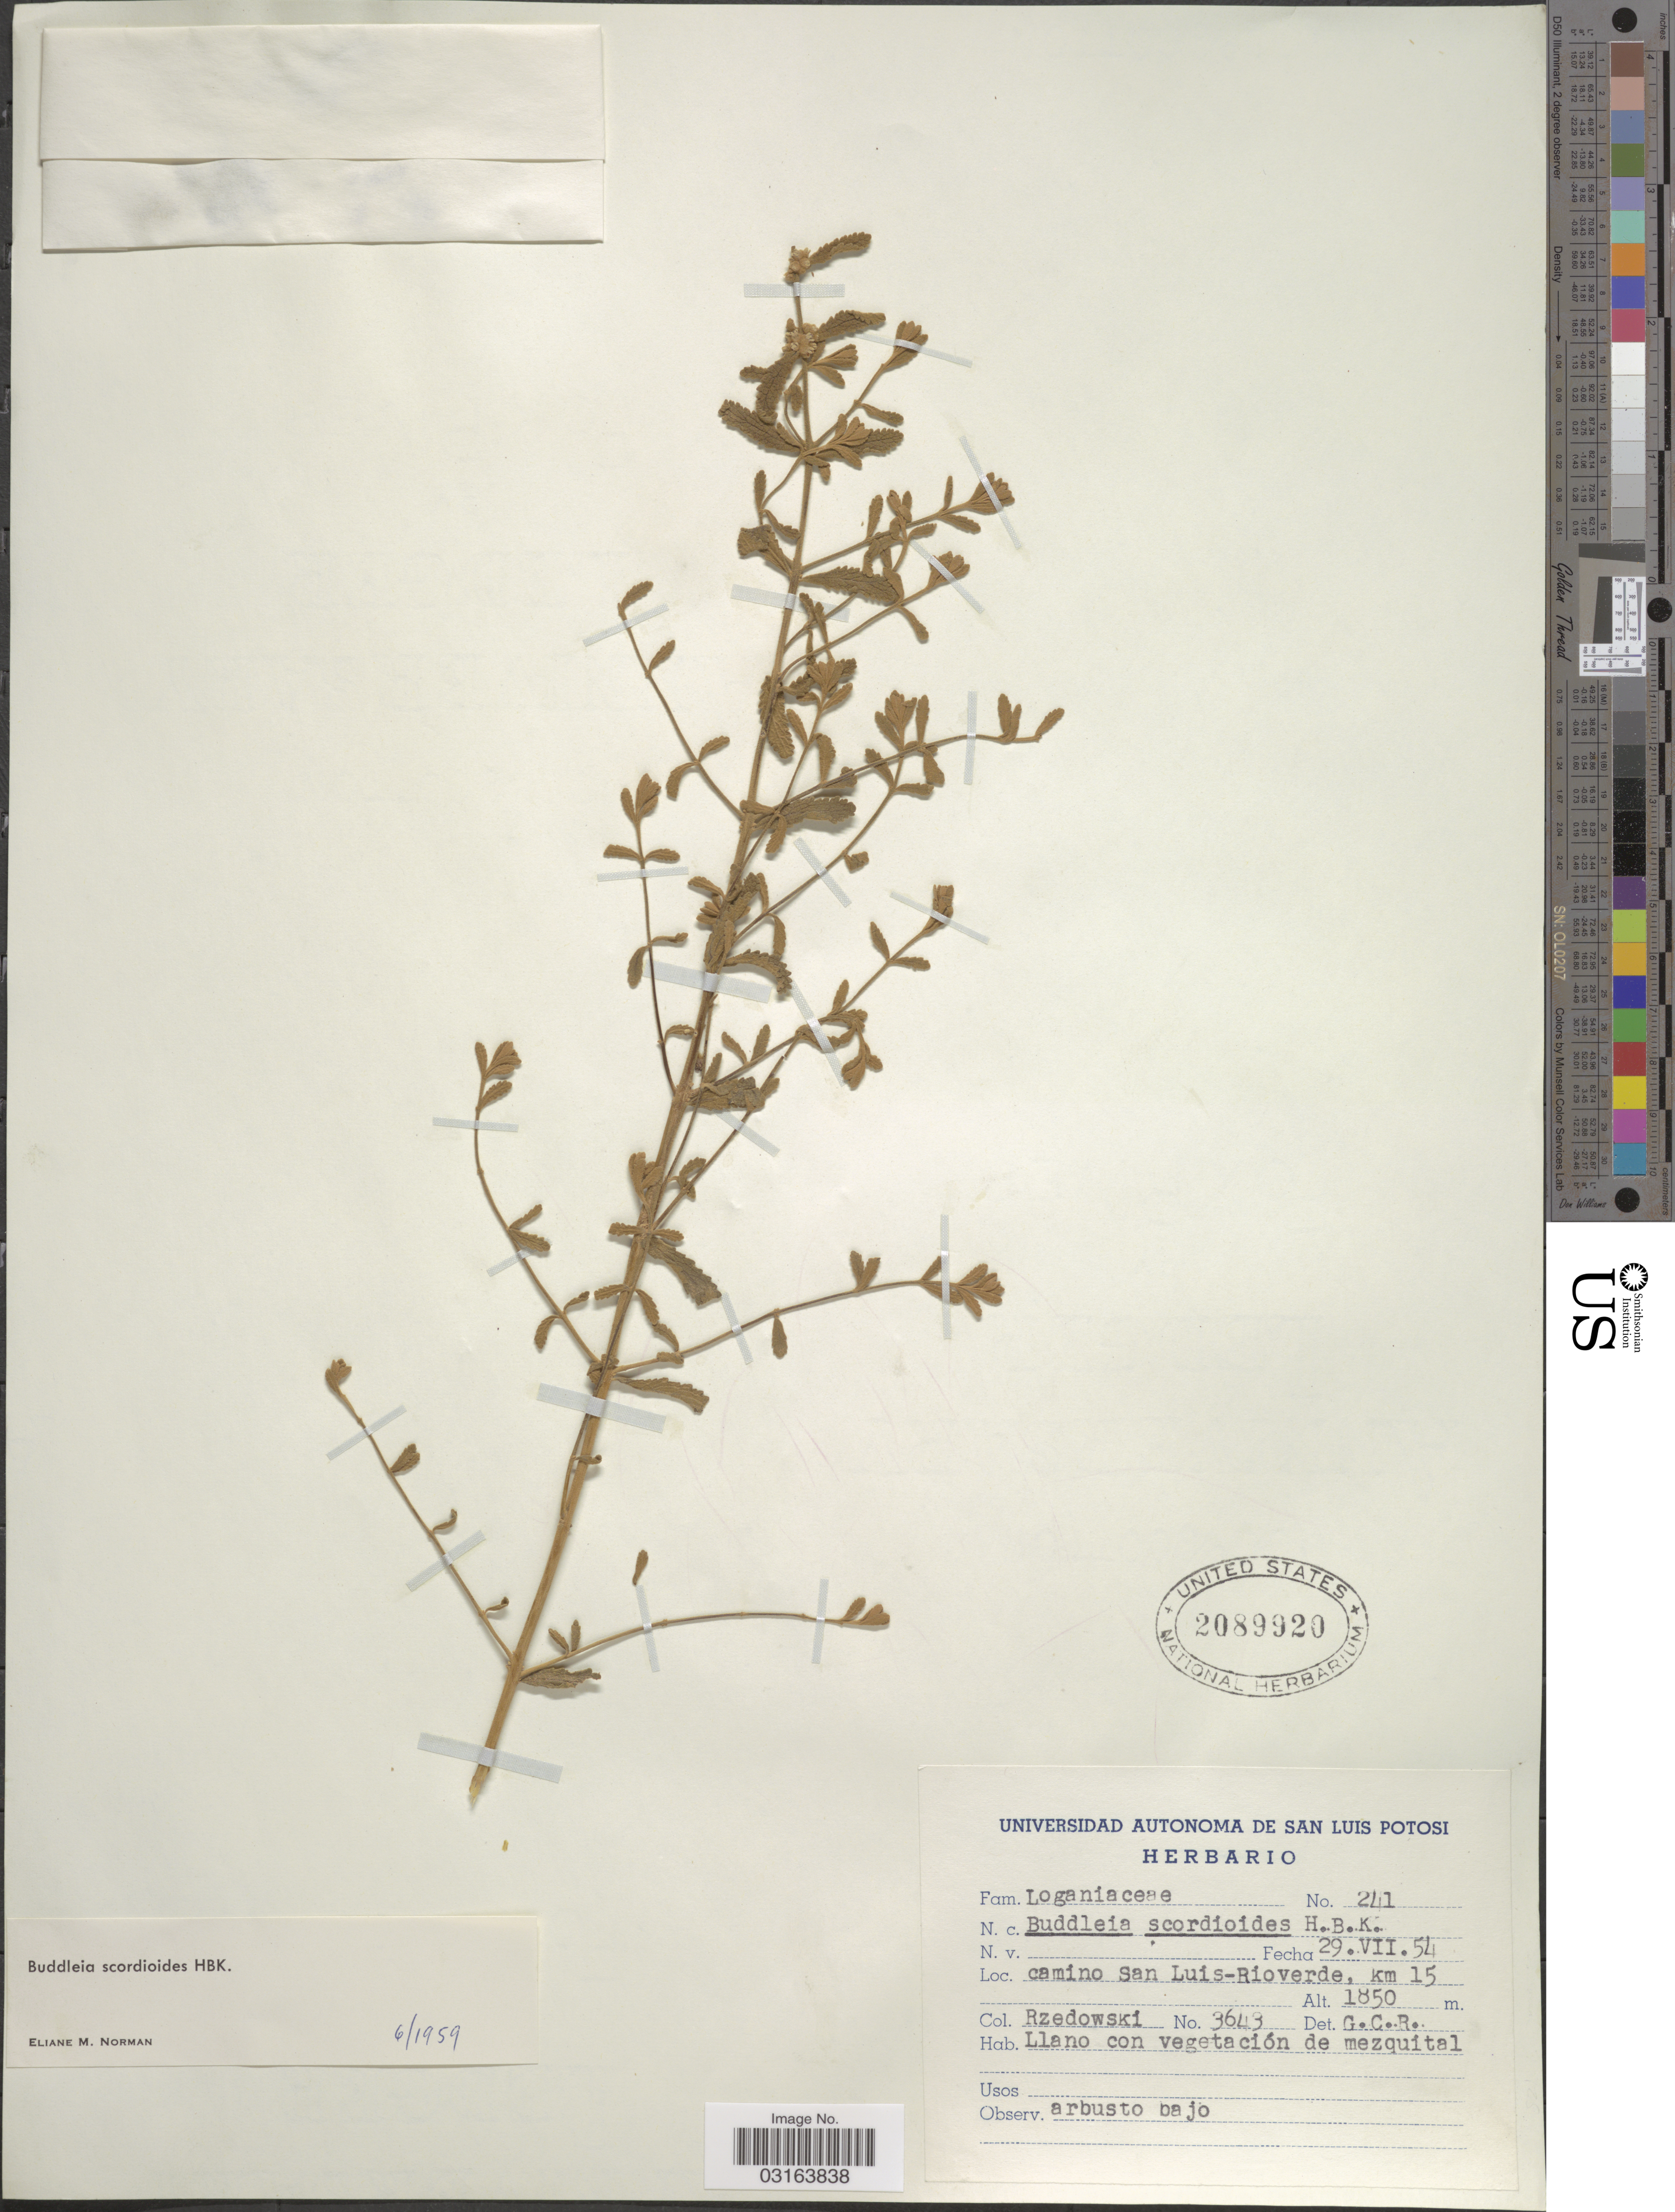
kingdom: Plantae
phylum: Tracheophyta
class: Magnoliopsida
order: Lamiales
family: Scrophulariaceae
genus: Buddleja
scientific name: Buddleja scordioides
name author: Kunth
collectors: Rzedowski, --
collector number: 3643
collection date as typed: Transcribed d/m/y: 29/7/54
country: Mexico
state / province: San Luis Potosí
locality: Camino San Luis-Rioverde, km 15.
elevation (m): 1850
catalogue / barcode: US 2089920